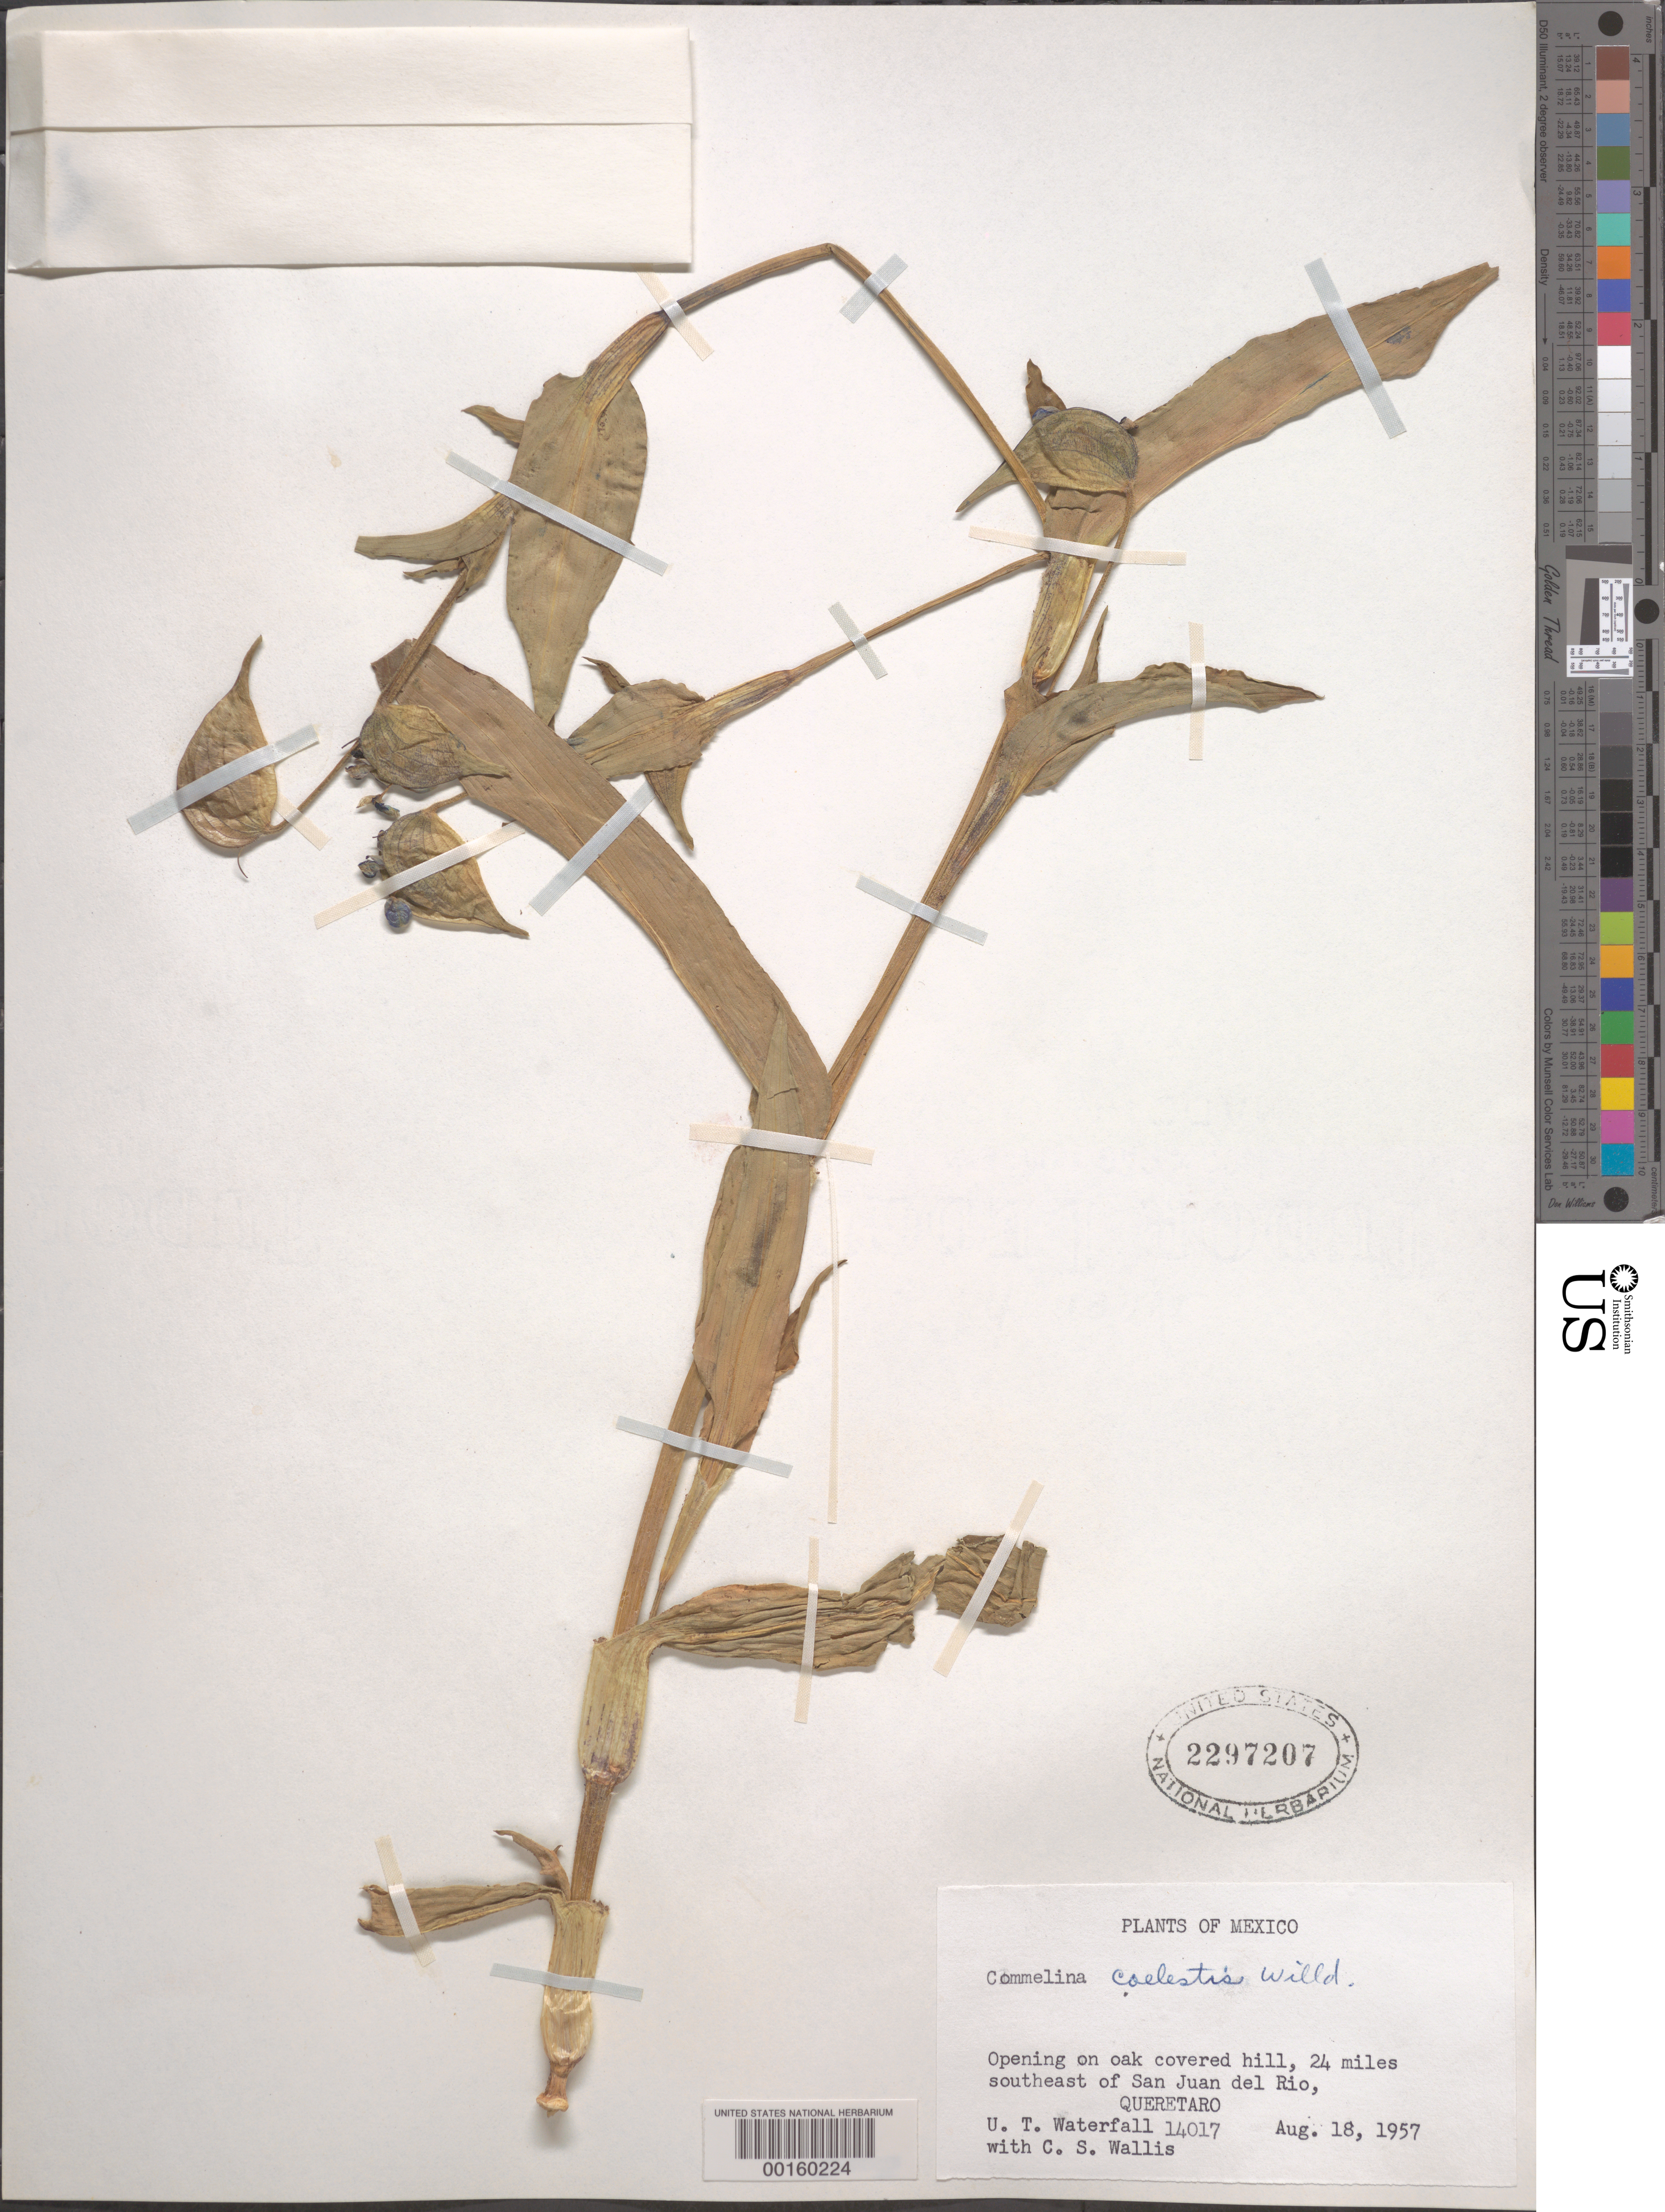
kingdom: Plantae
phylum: Tracheophyta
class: Liliopsida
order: Commelinales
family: Commelinaceae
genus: Commelina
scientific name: Commelina coelestis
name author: Willd.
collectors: U. T. Waterfall & C. S. Wallis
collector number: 14017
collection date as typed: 18 Aug 1957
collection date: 1957-08-18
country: Mexico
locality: Se of san juan del rio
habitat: Oepning on oak covered hill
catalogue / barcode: US 2297207